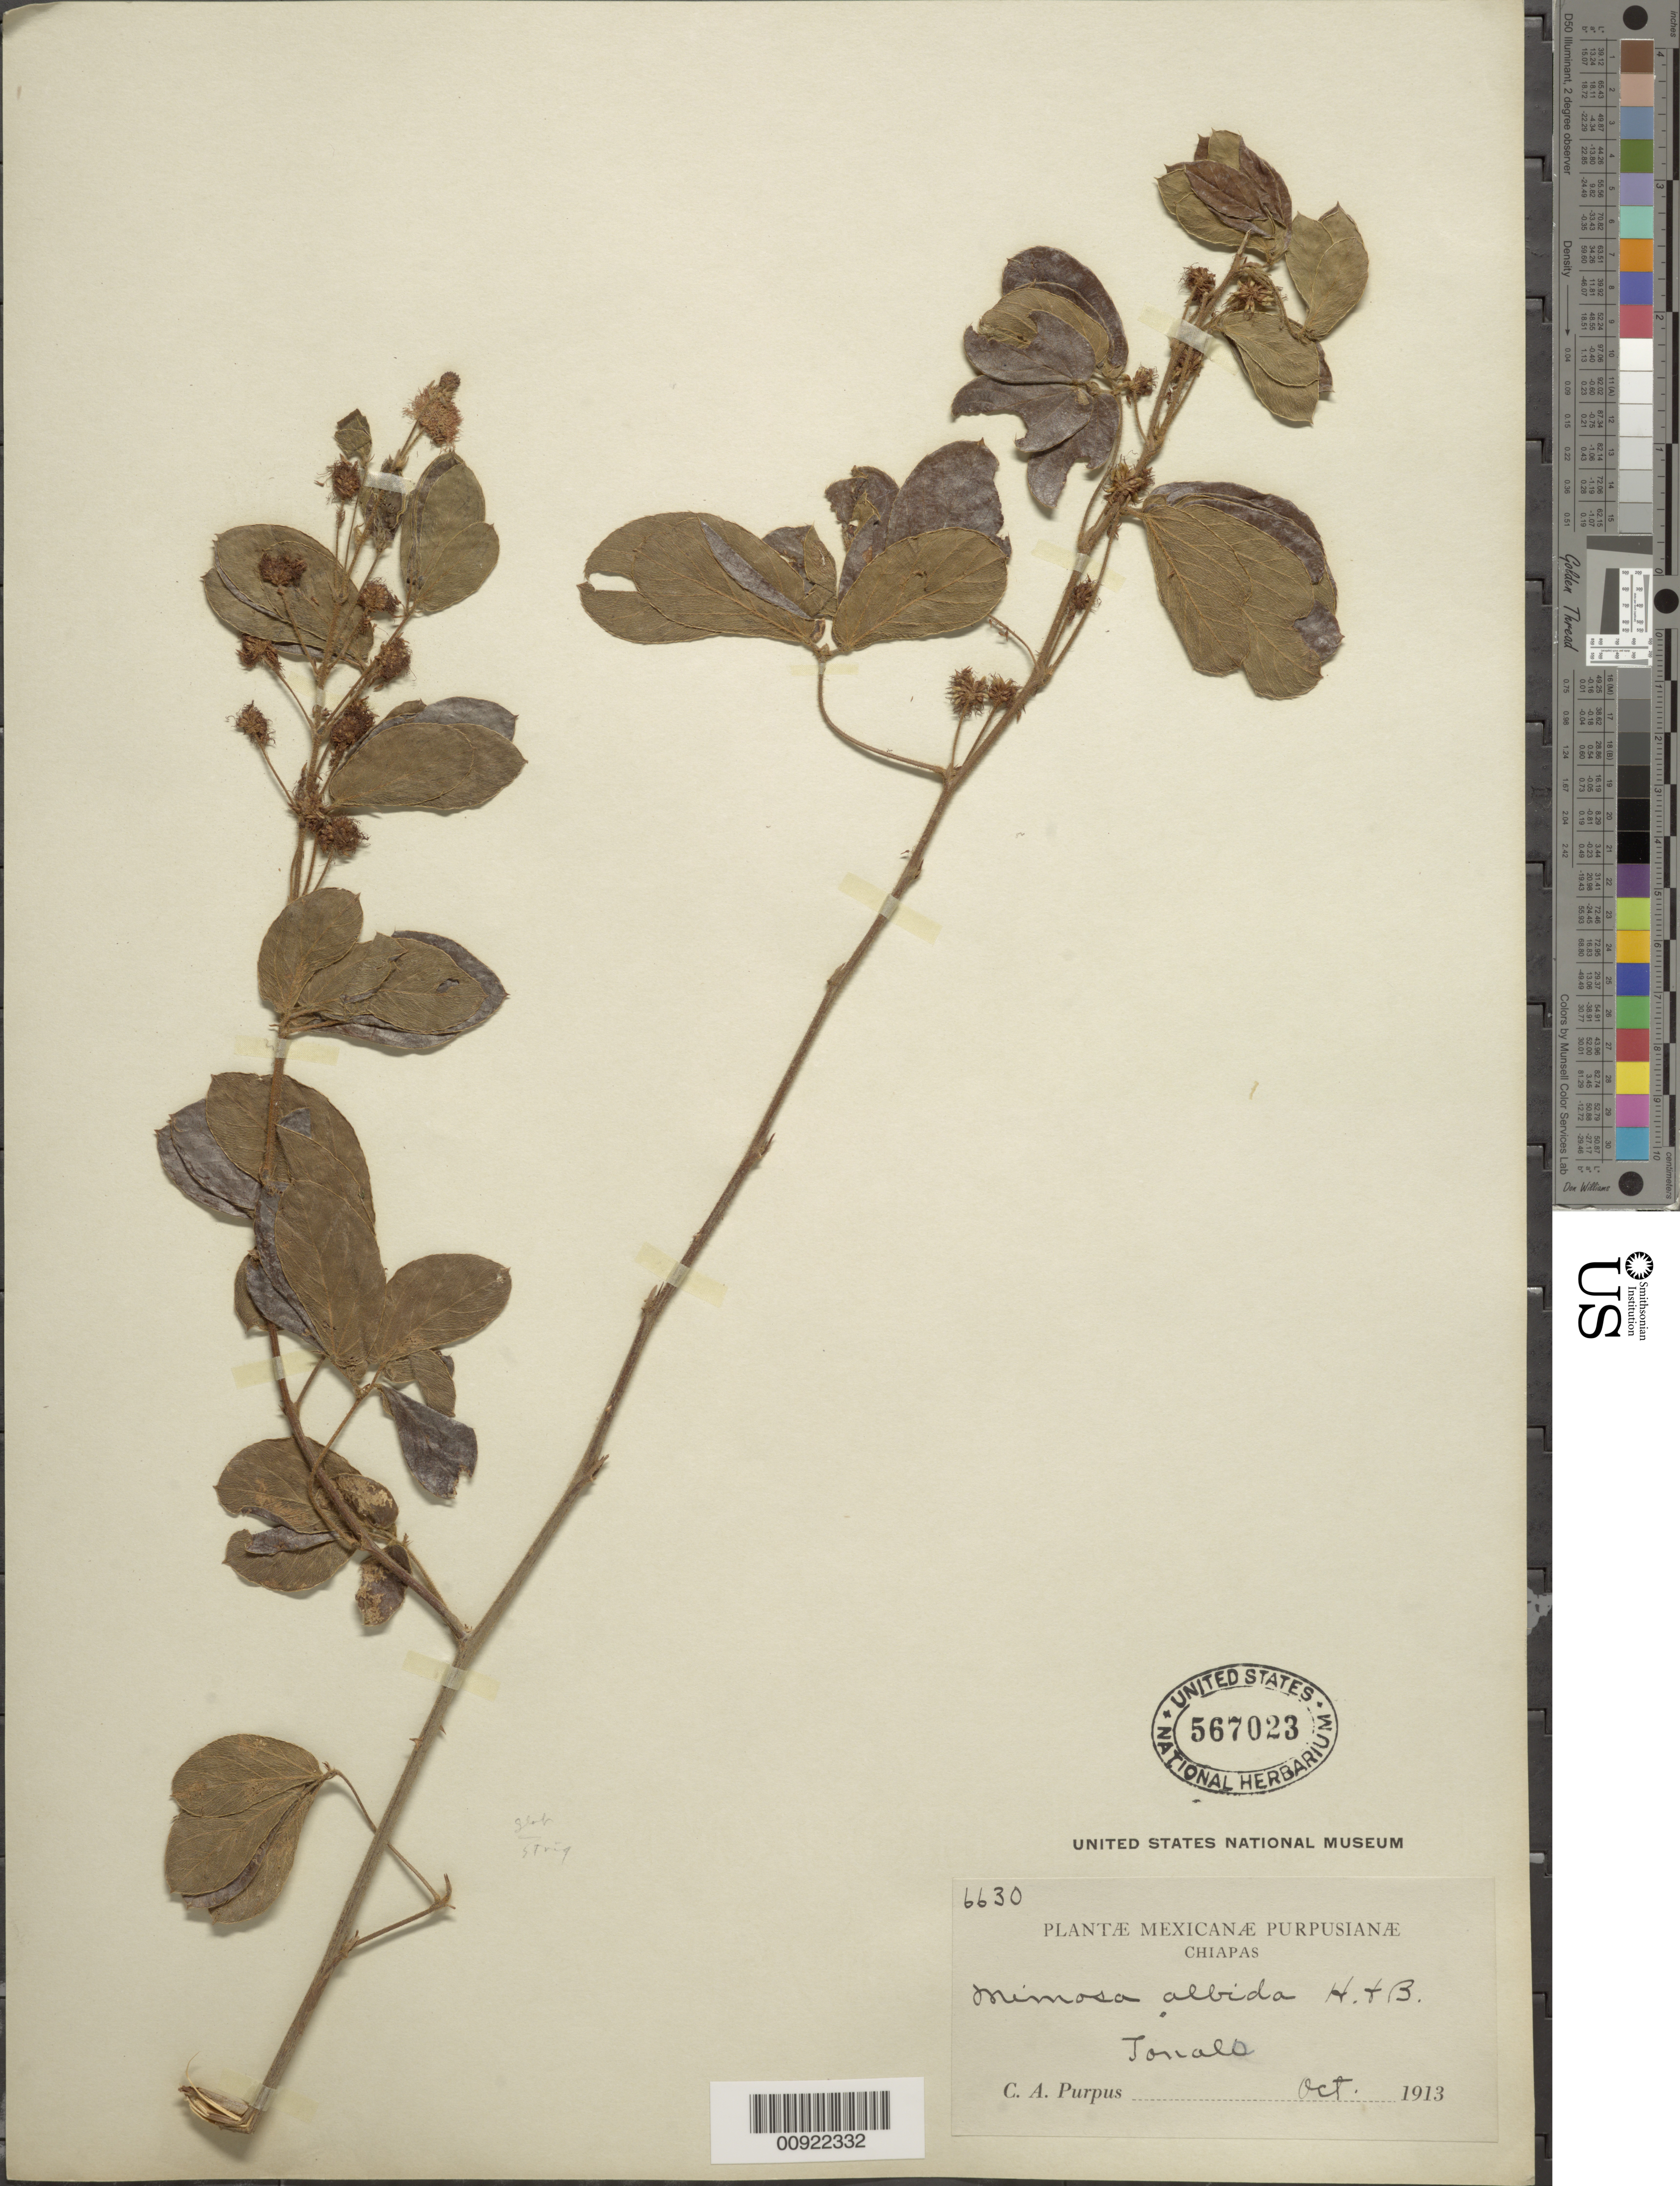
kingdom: Plantae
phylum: Tracheophyta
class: Magnoliopsida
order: Fabales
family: Fabaceae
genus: Mimosa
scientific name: Mimosa albida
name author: Humb. & Bonpl. ex Willd.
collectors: C. A. Purpus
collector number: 6630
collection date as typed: Oct 1913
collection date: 1913-10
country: Mexico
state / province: Chiapas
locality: Tonalá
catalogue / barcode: US 567023